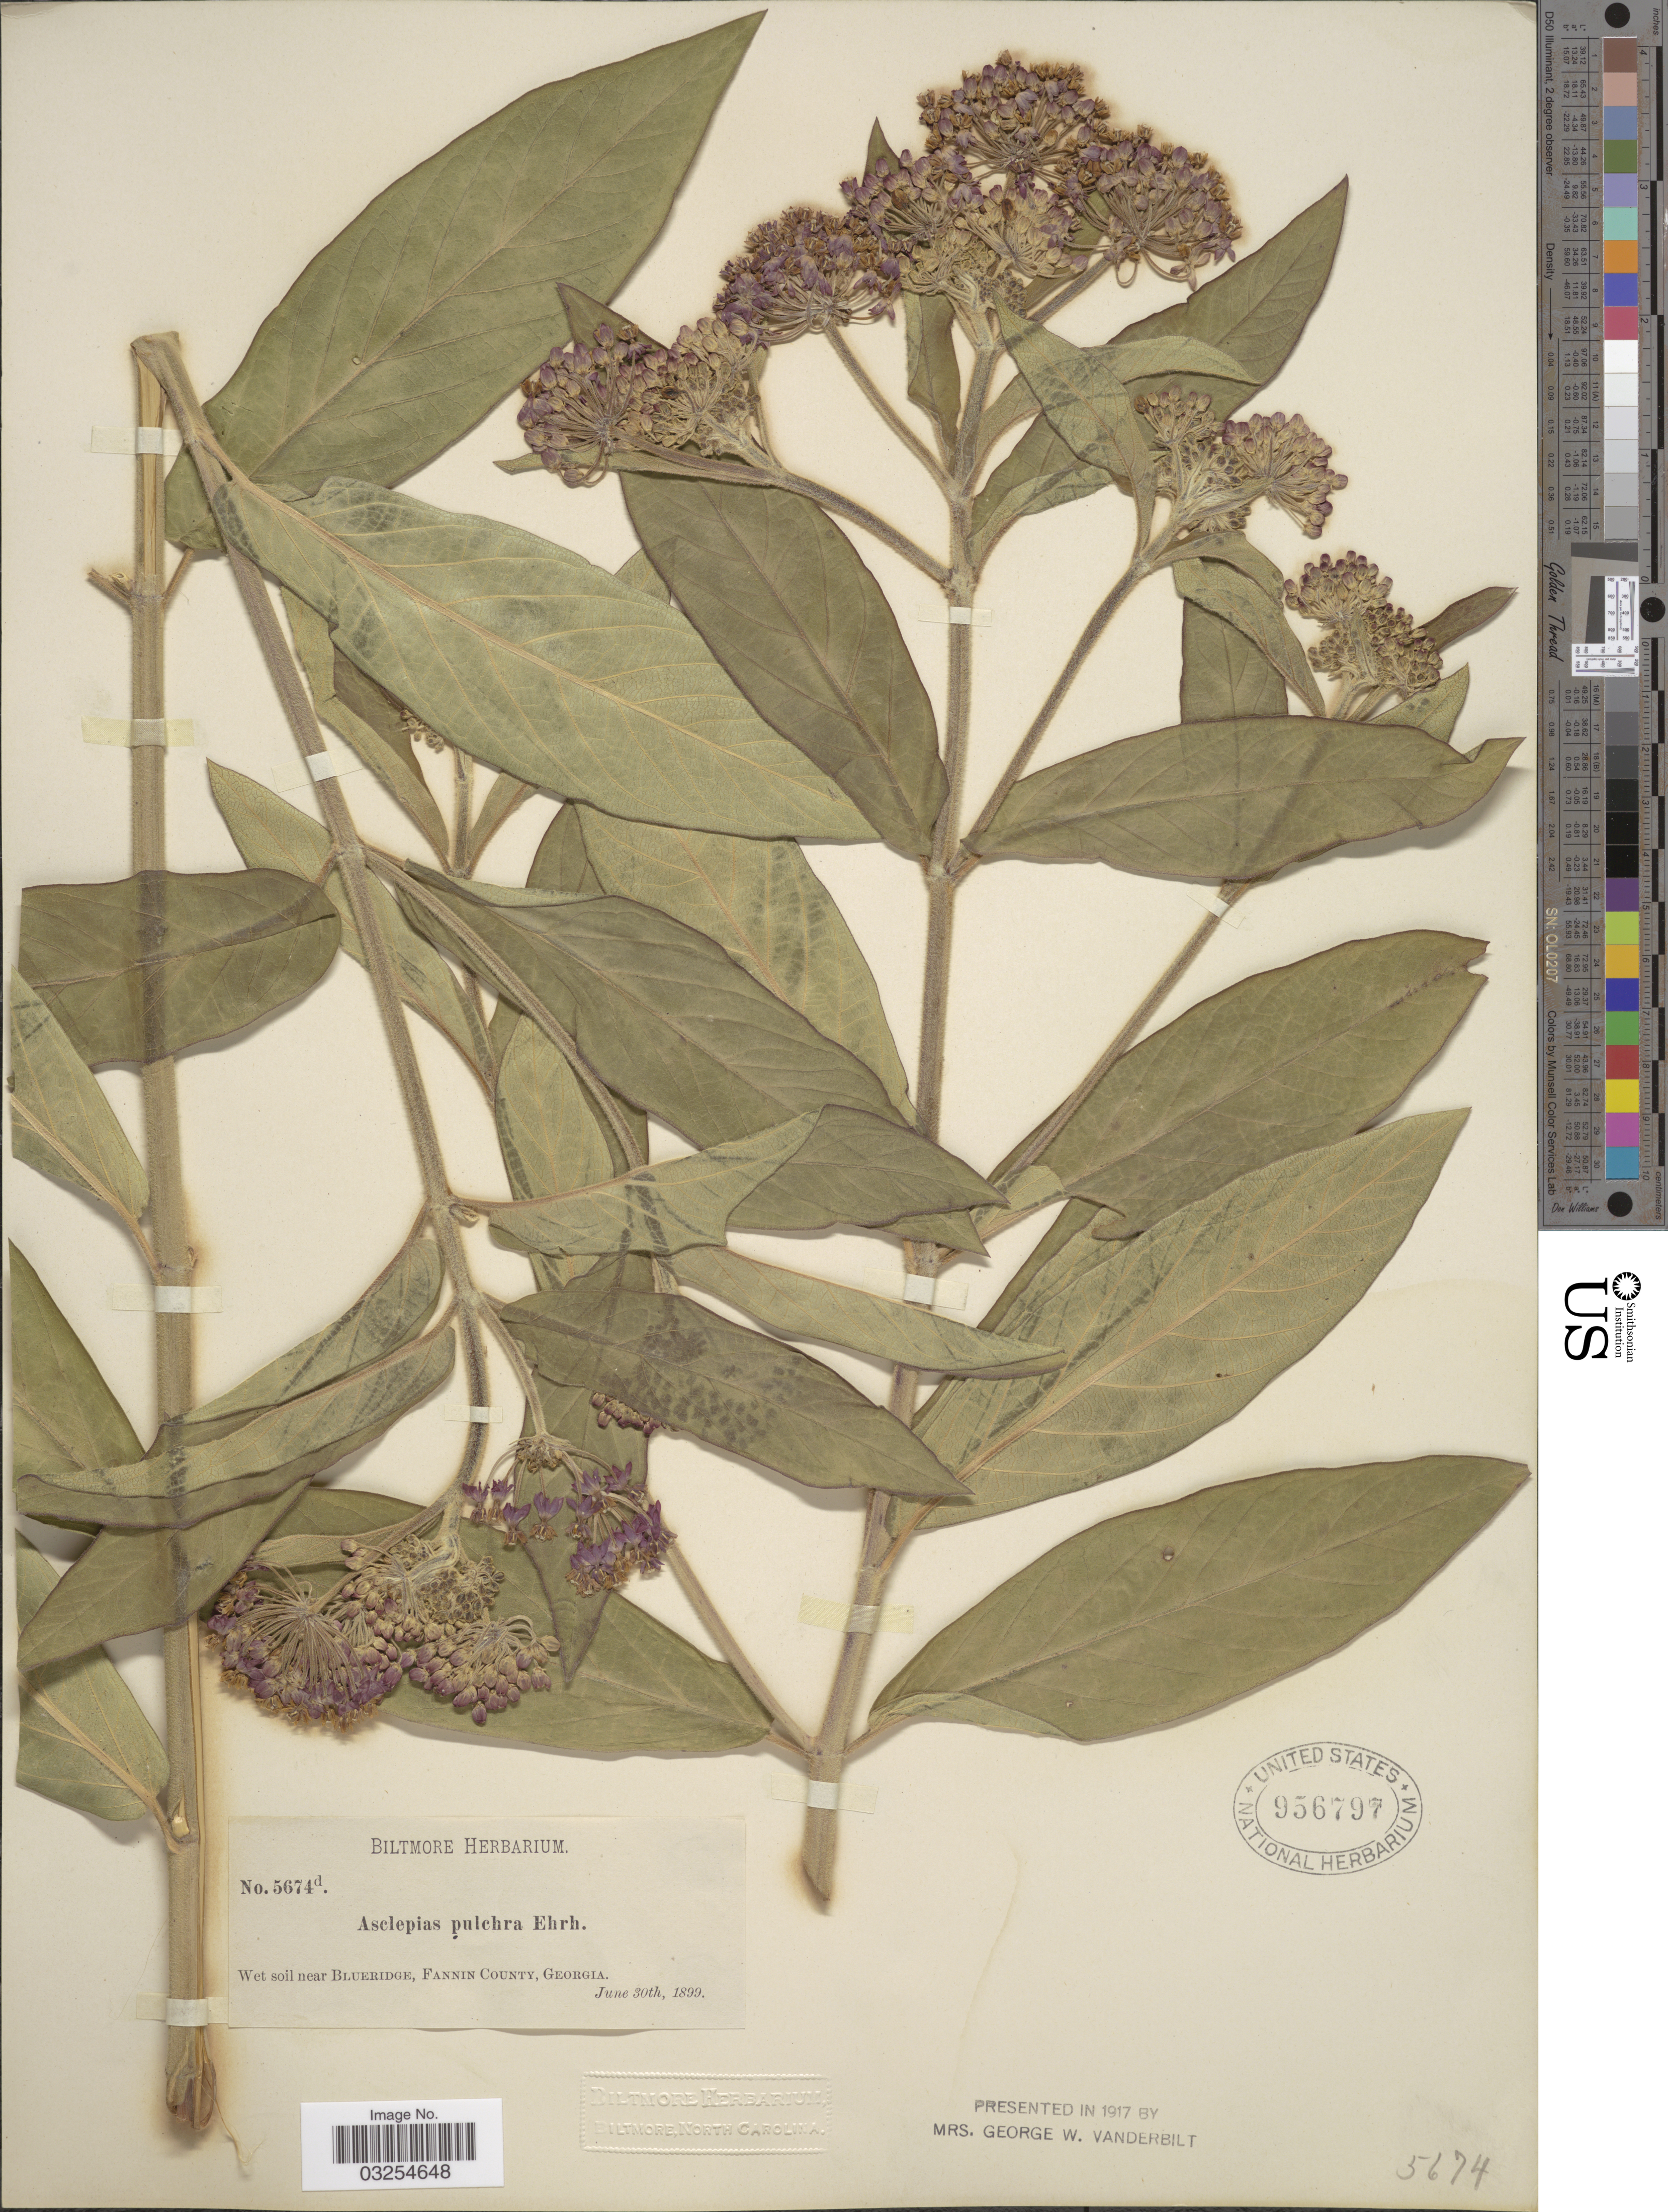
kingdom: Plantae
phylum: Tracheophyta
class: Magnoliopsida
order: Gentianales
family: Apocynaceae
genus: Asclepias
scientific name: Asclepias incarnata subsp. pulchra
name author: (Ehrh. ex Willd.) Woodson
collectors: ex herb. Biltmore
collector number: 5674d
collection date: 1899-06-30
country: United States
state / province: Georgia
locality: Wet soil near Blueridge, Fannin County.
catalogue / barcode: US 956797